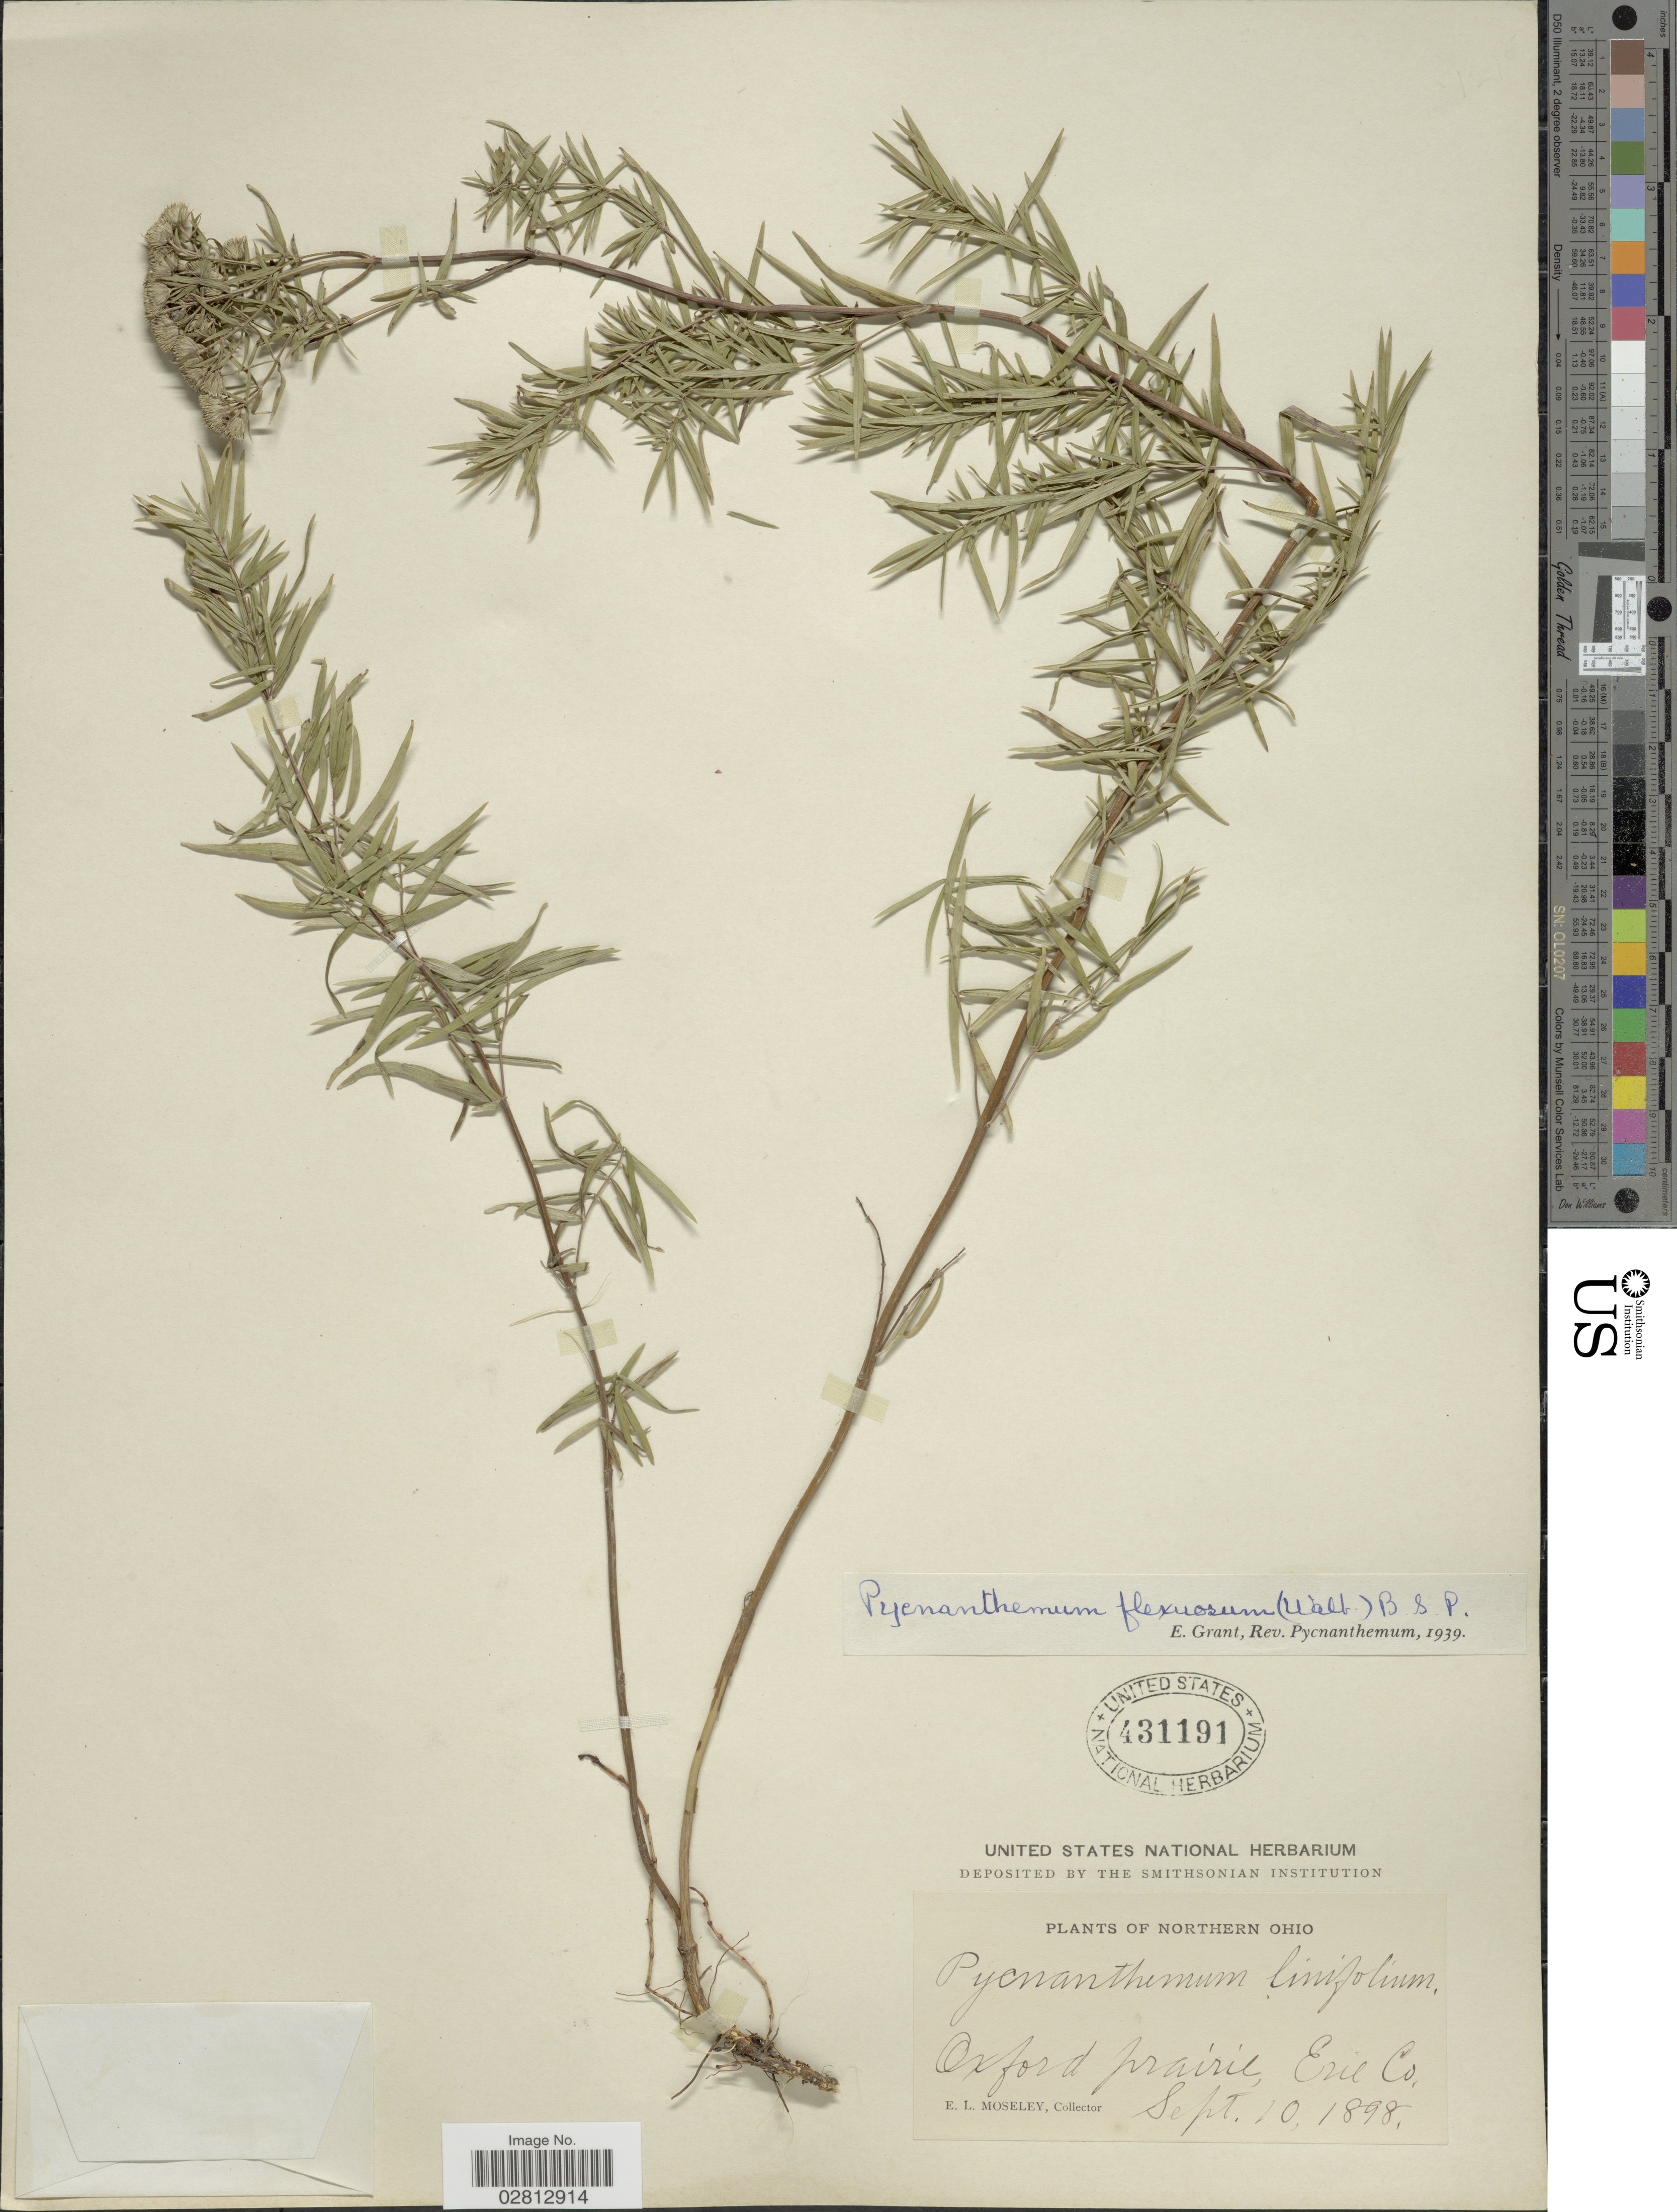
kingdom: Plantae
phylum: Tracheophyta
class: Magnoliopsida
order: Lamiales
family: Lamiaceae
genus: Pycnanthemum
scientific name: Pycnanthemum tenuifolium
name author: Schrad.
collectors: E. Moseley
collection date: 1898-09-10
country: United States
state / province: Ohio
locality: Northern Ohio. Oxford prairie, Erie Co.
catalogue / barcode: US 431191